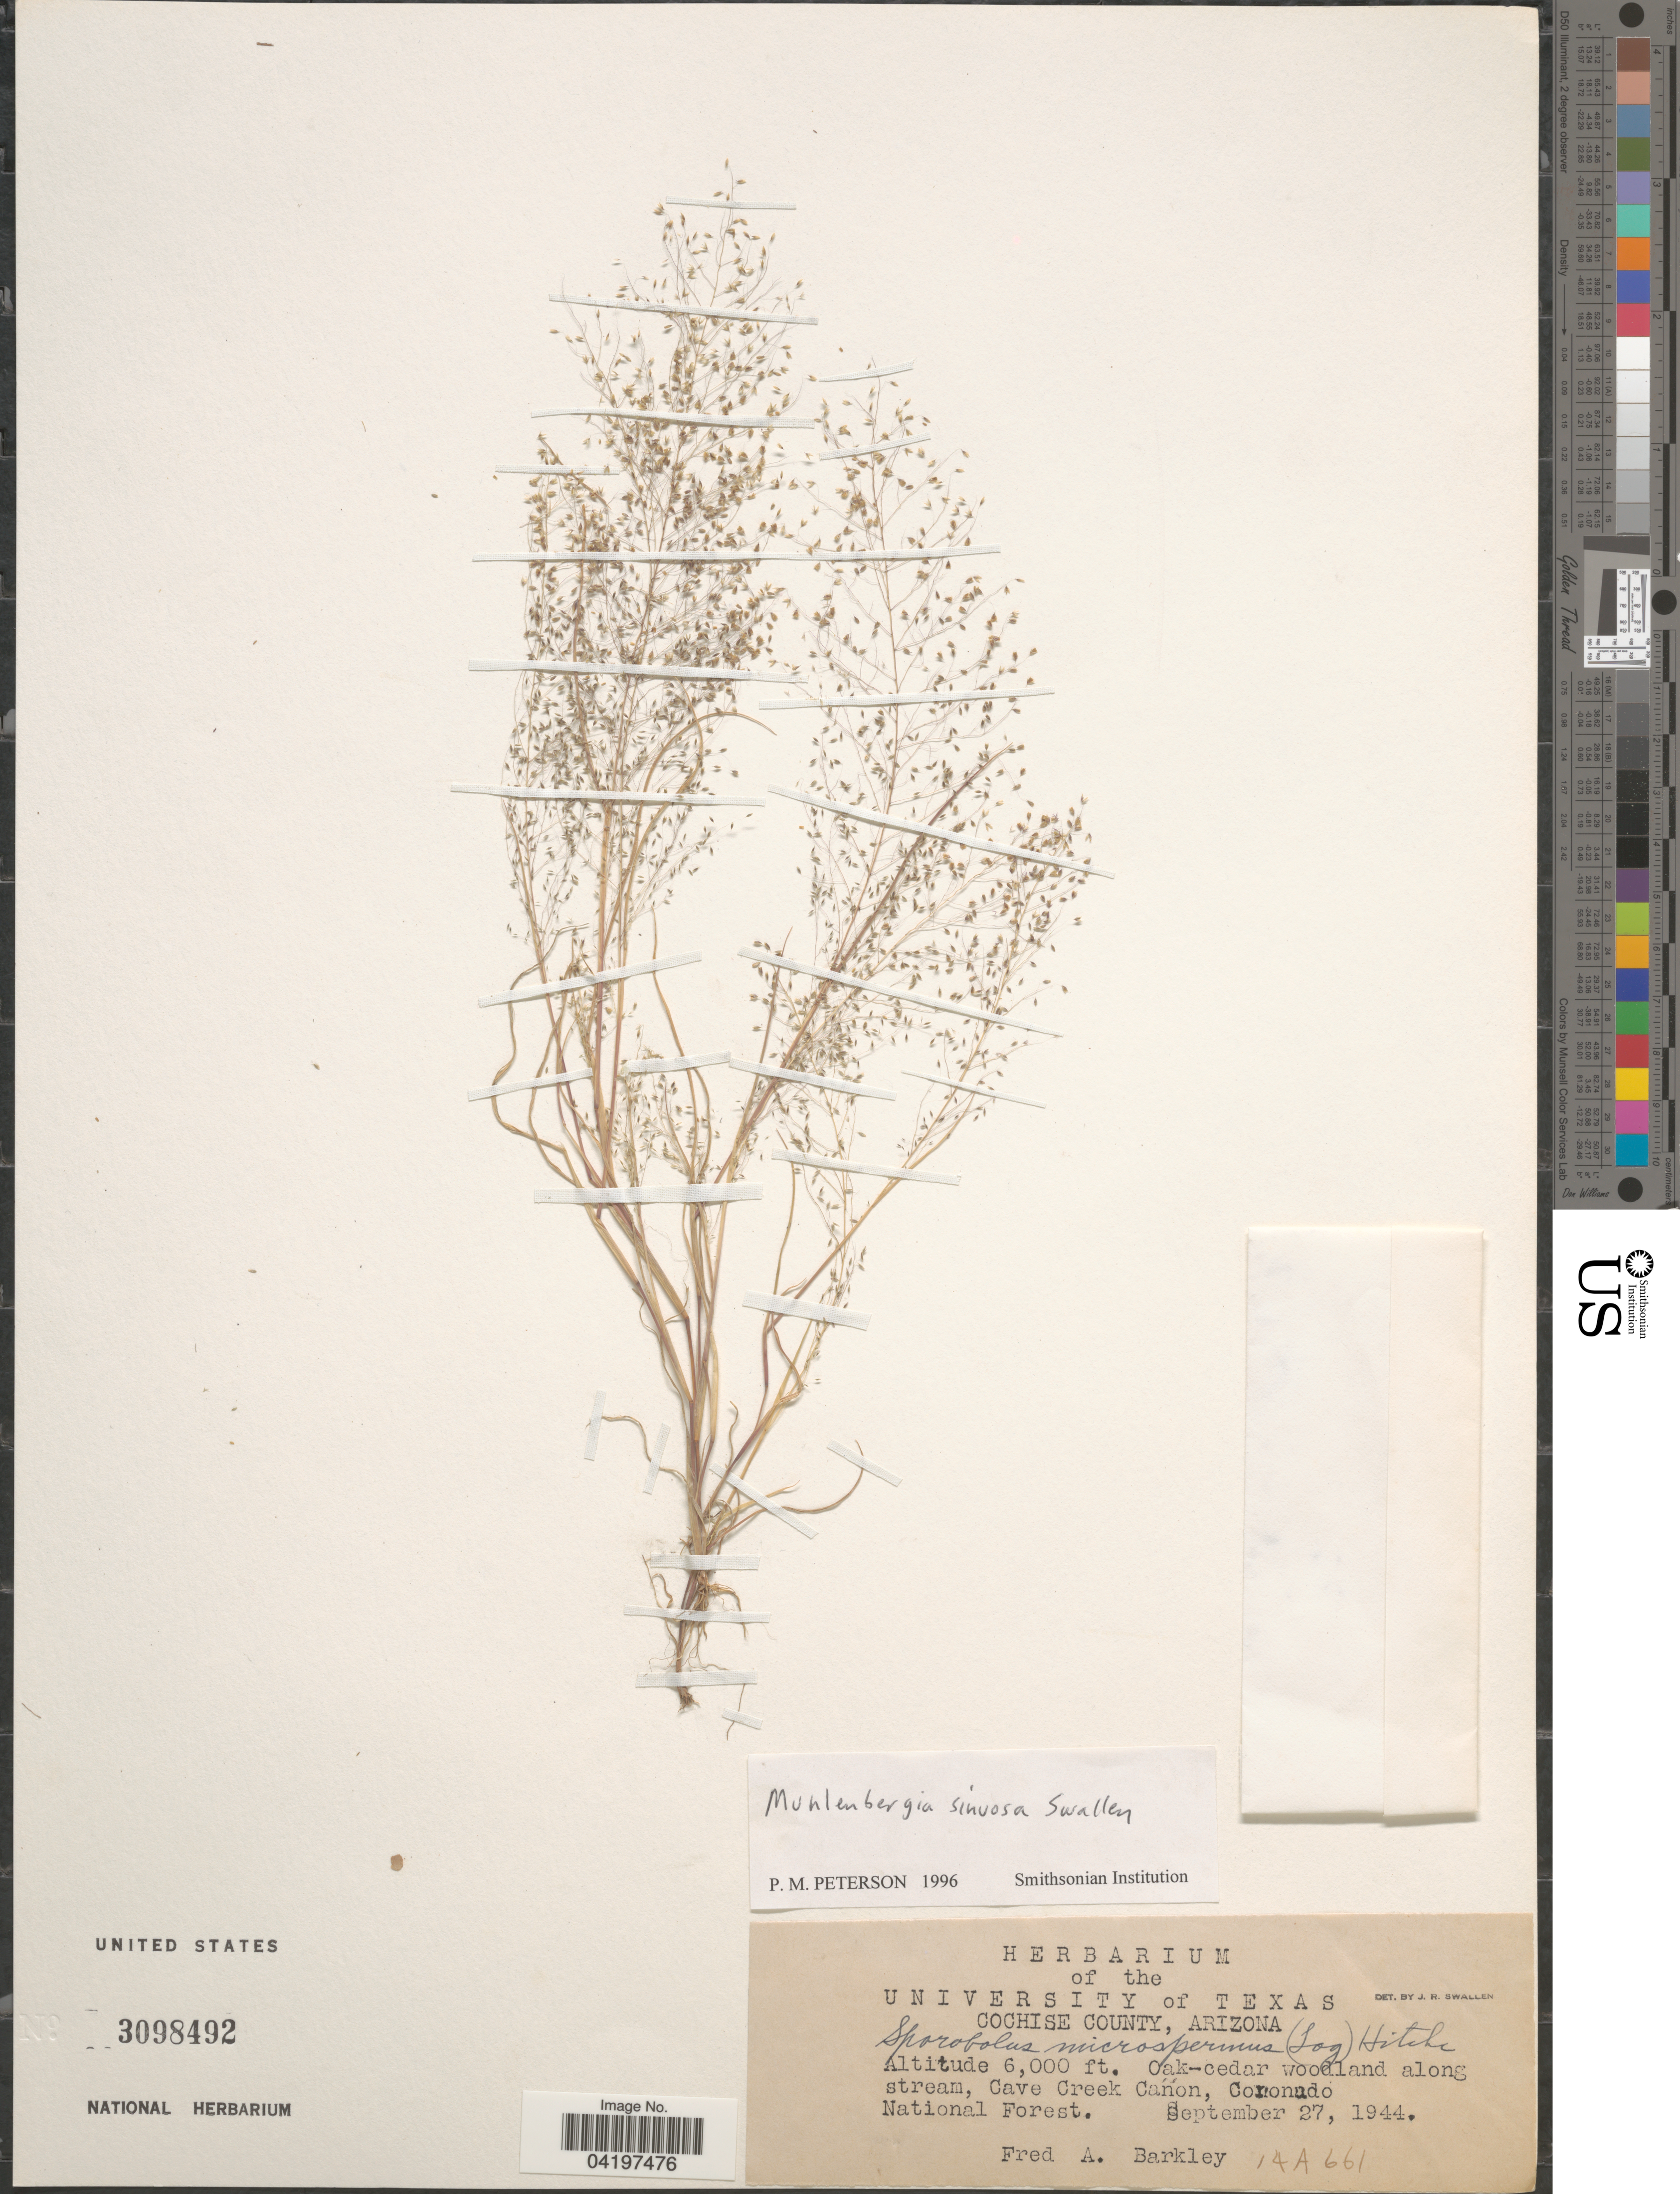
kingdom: Plantae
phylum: Tracheophyta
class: Liliopsida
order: Poales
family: Poaceae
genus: Muhlenbergia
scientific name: Muhlenbergia sinuosa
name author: Swallen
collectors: F. A. Barkley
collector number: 14A661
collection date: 1944-09-27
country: United States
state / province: Arizona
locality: Cochise County. Oak-cedar woodland along stream, Cave Creek Cañon, Coronado National Forest.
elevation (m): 1829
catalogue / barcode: US 3098492